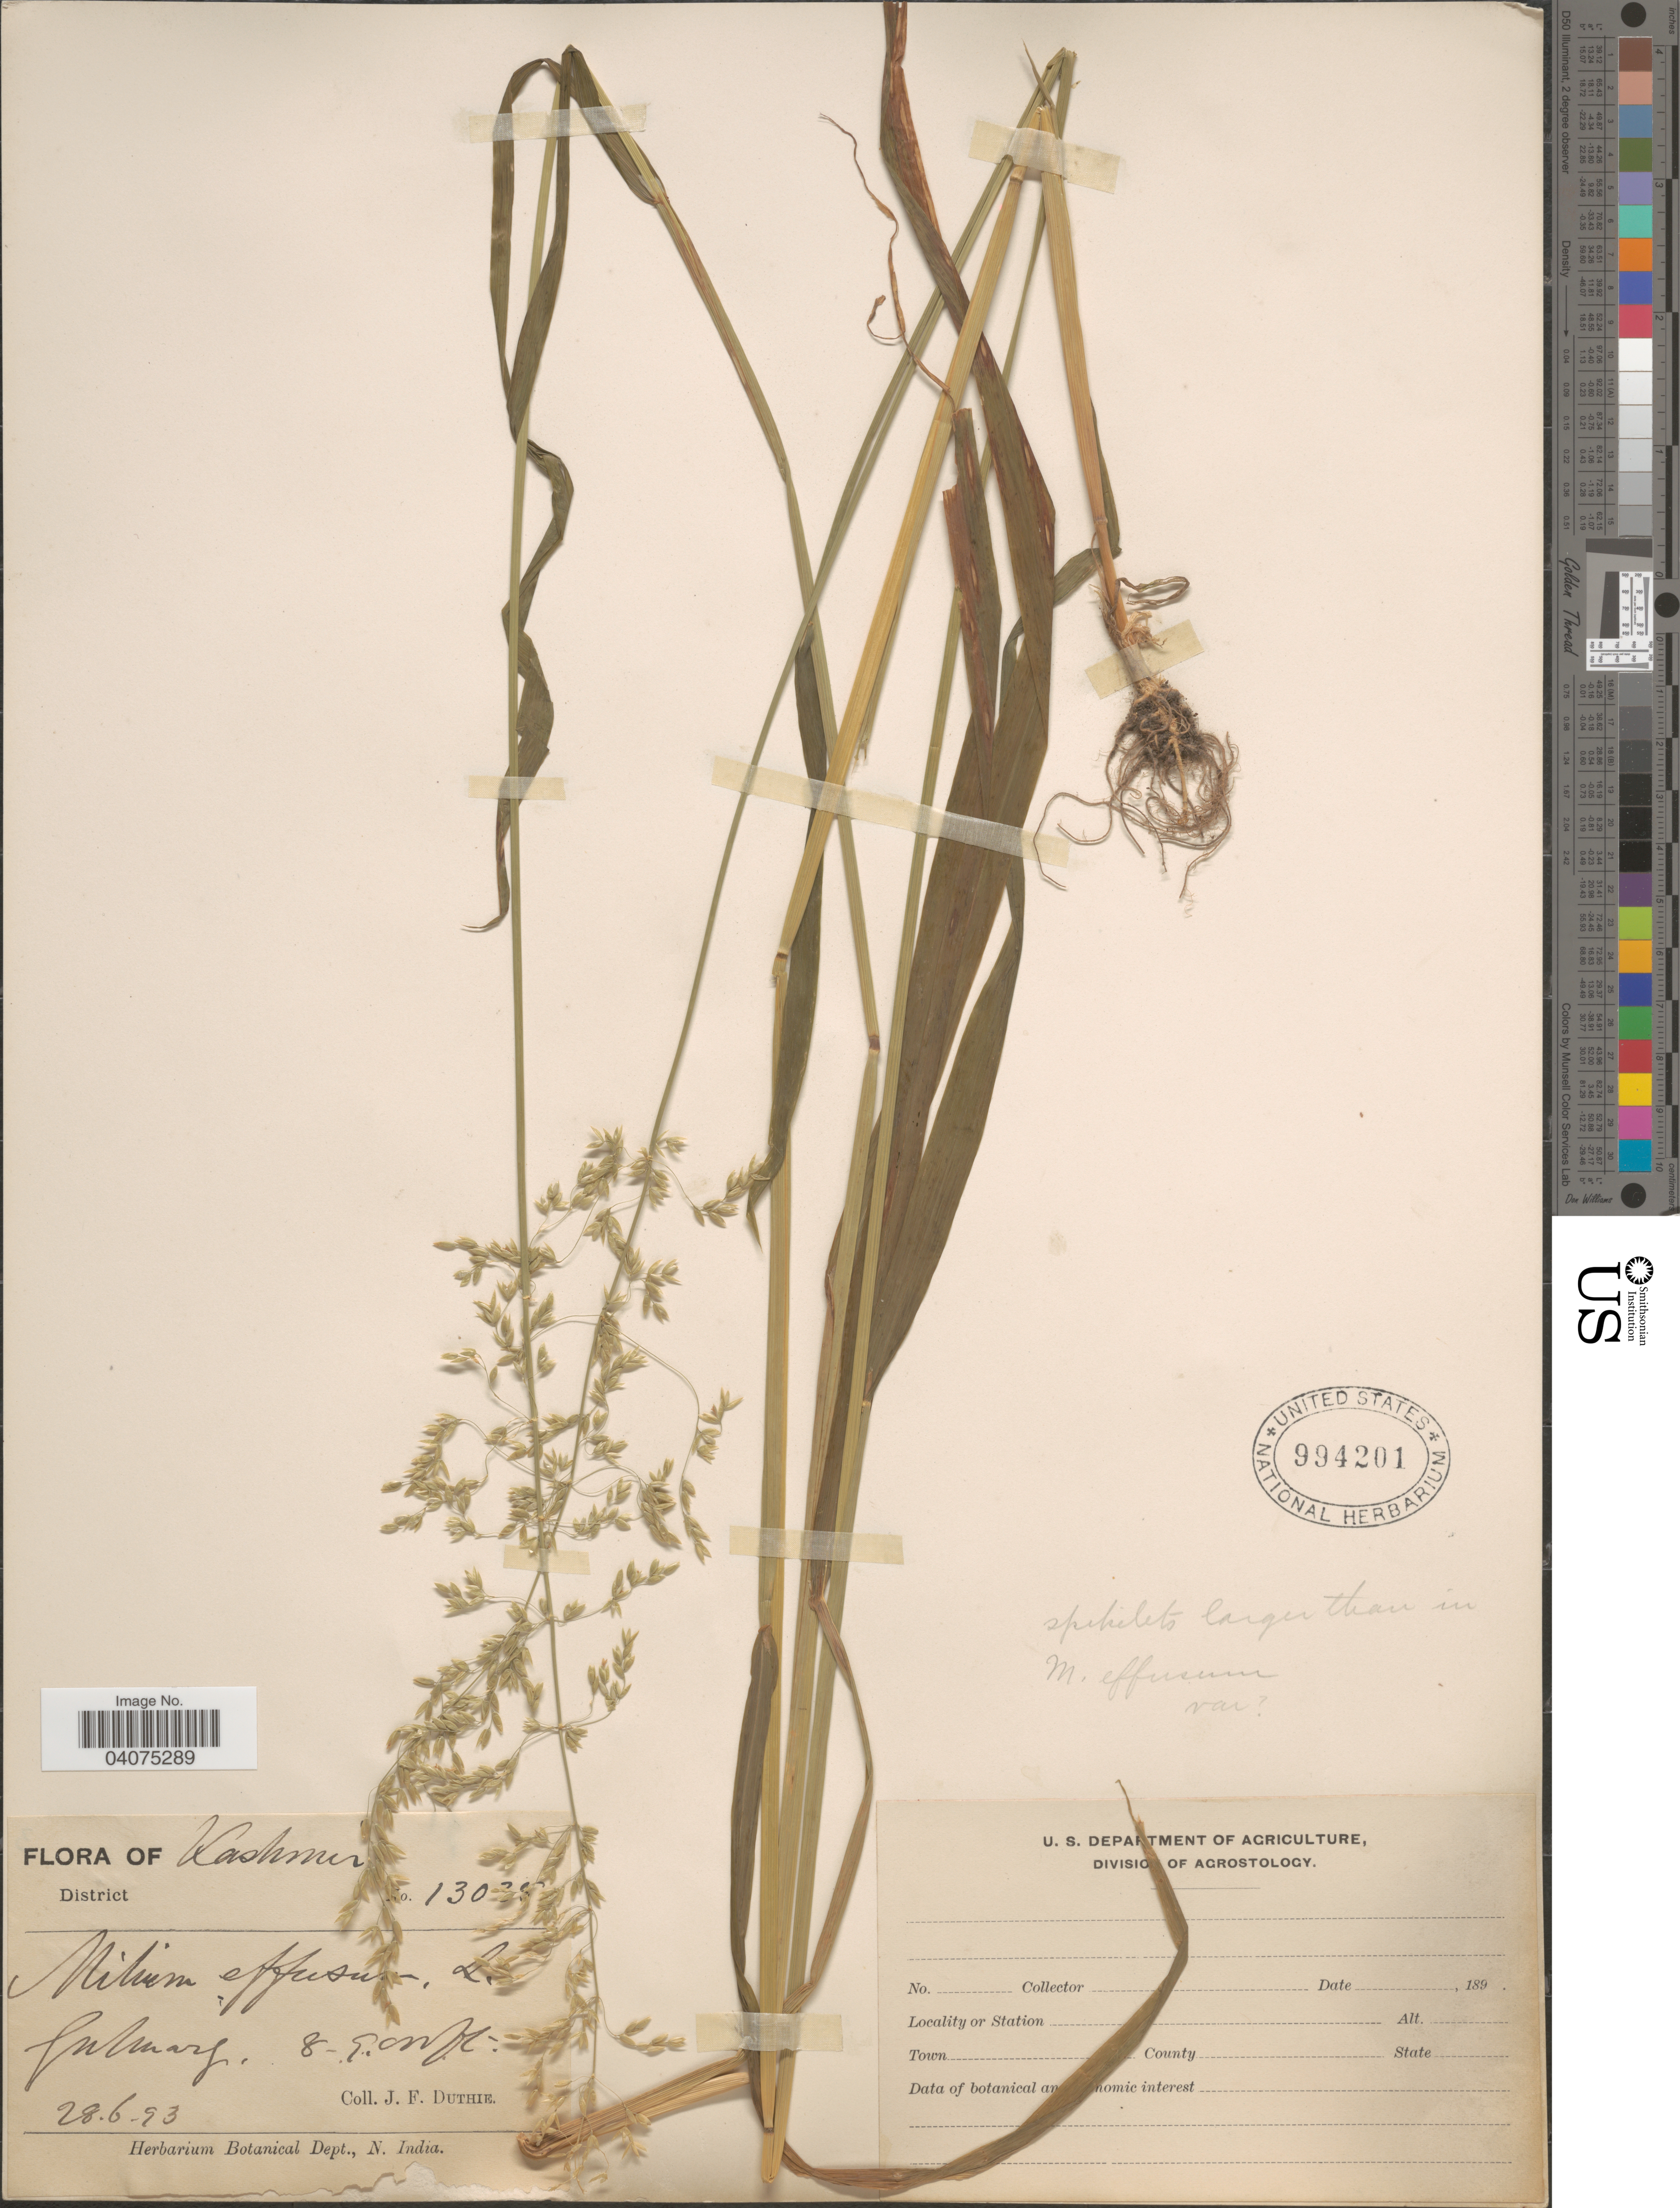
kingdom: Plantae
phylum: Tracheophyta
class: Liliopsida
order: Poales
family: Poaceae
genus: Milium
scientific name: Milium effusum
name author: L.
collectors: J. F. Duthie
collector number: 130!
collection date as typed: Transcribed d/m/y: 28/6/93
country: India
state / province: Jammu and Kashmir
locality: Gulmarg.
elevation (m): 2438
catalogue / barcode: US 994201